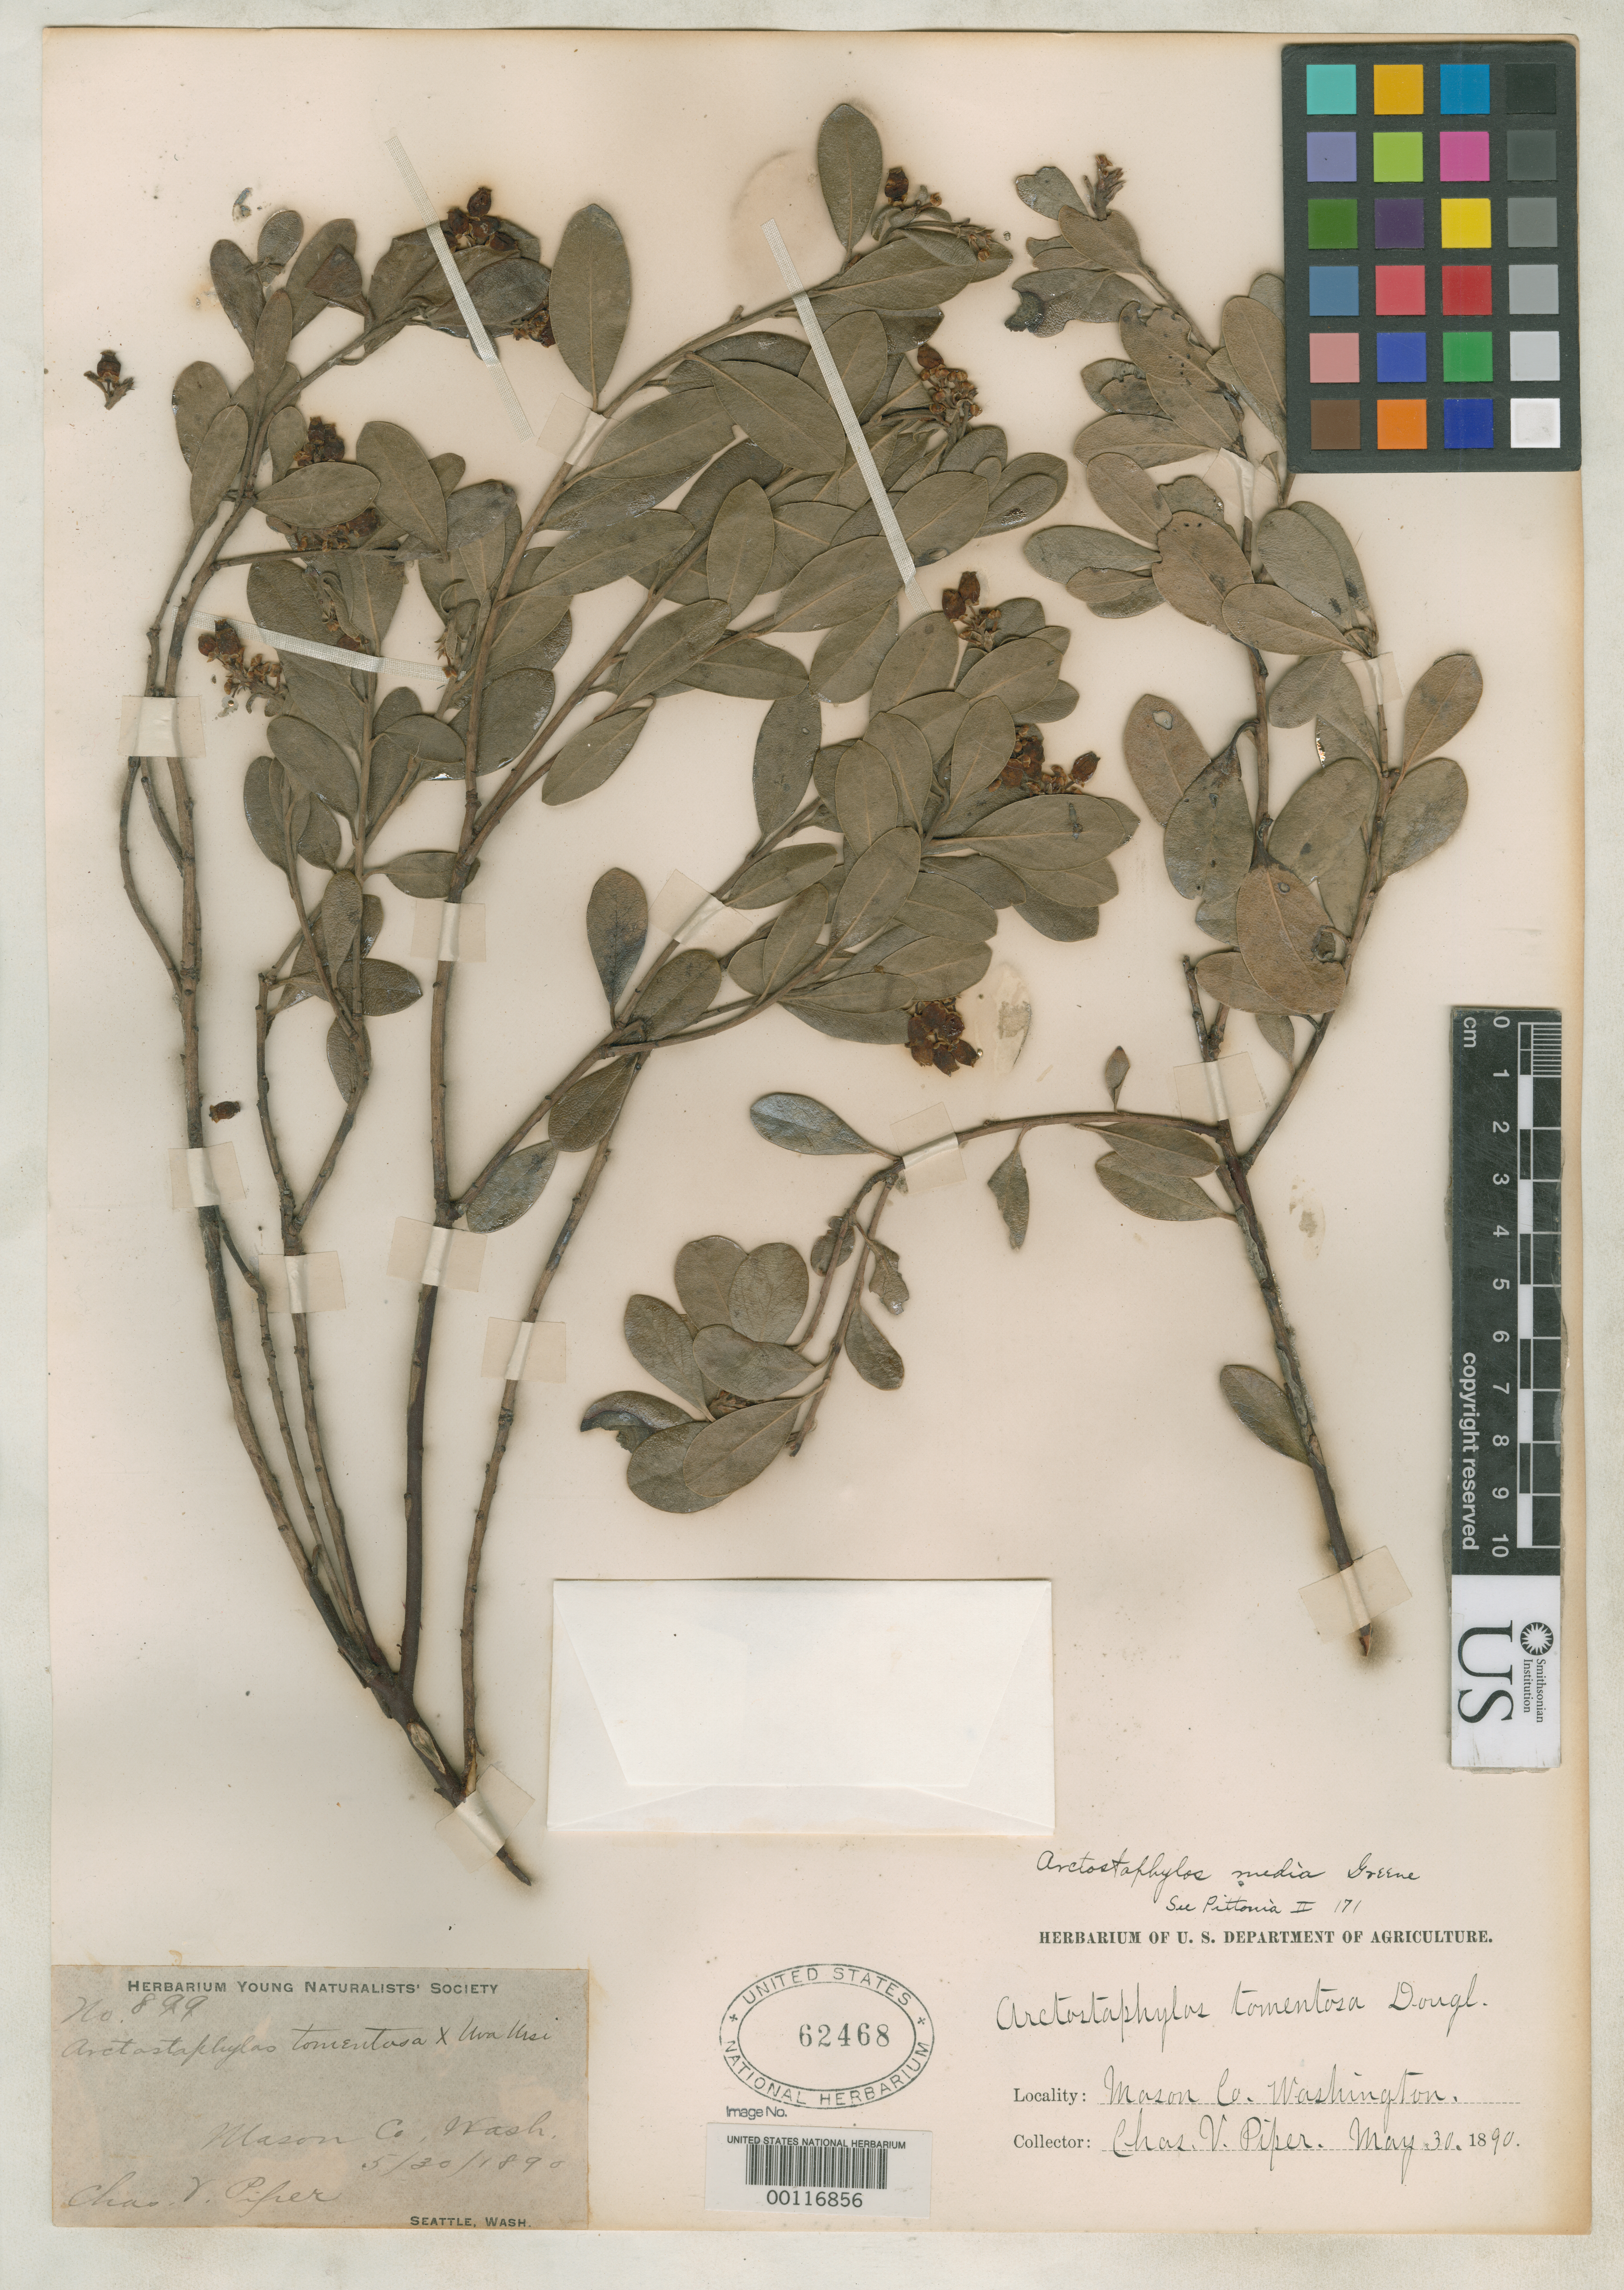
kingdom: Plantae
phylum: Tracheophyta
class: Magnoliopsida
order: Ericales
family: Ericaceae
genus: Arctostaphylos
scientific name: Arctostaphylos media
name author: Greene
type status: Possible Isotype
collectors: C. V. Piper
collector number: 899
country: United States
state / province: Washington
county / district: Mason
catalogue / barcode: US 62468